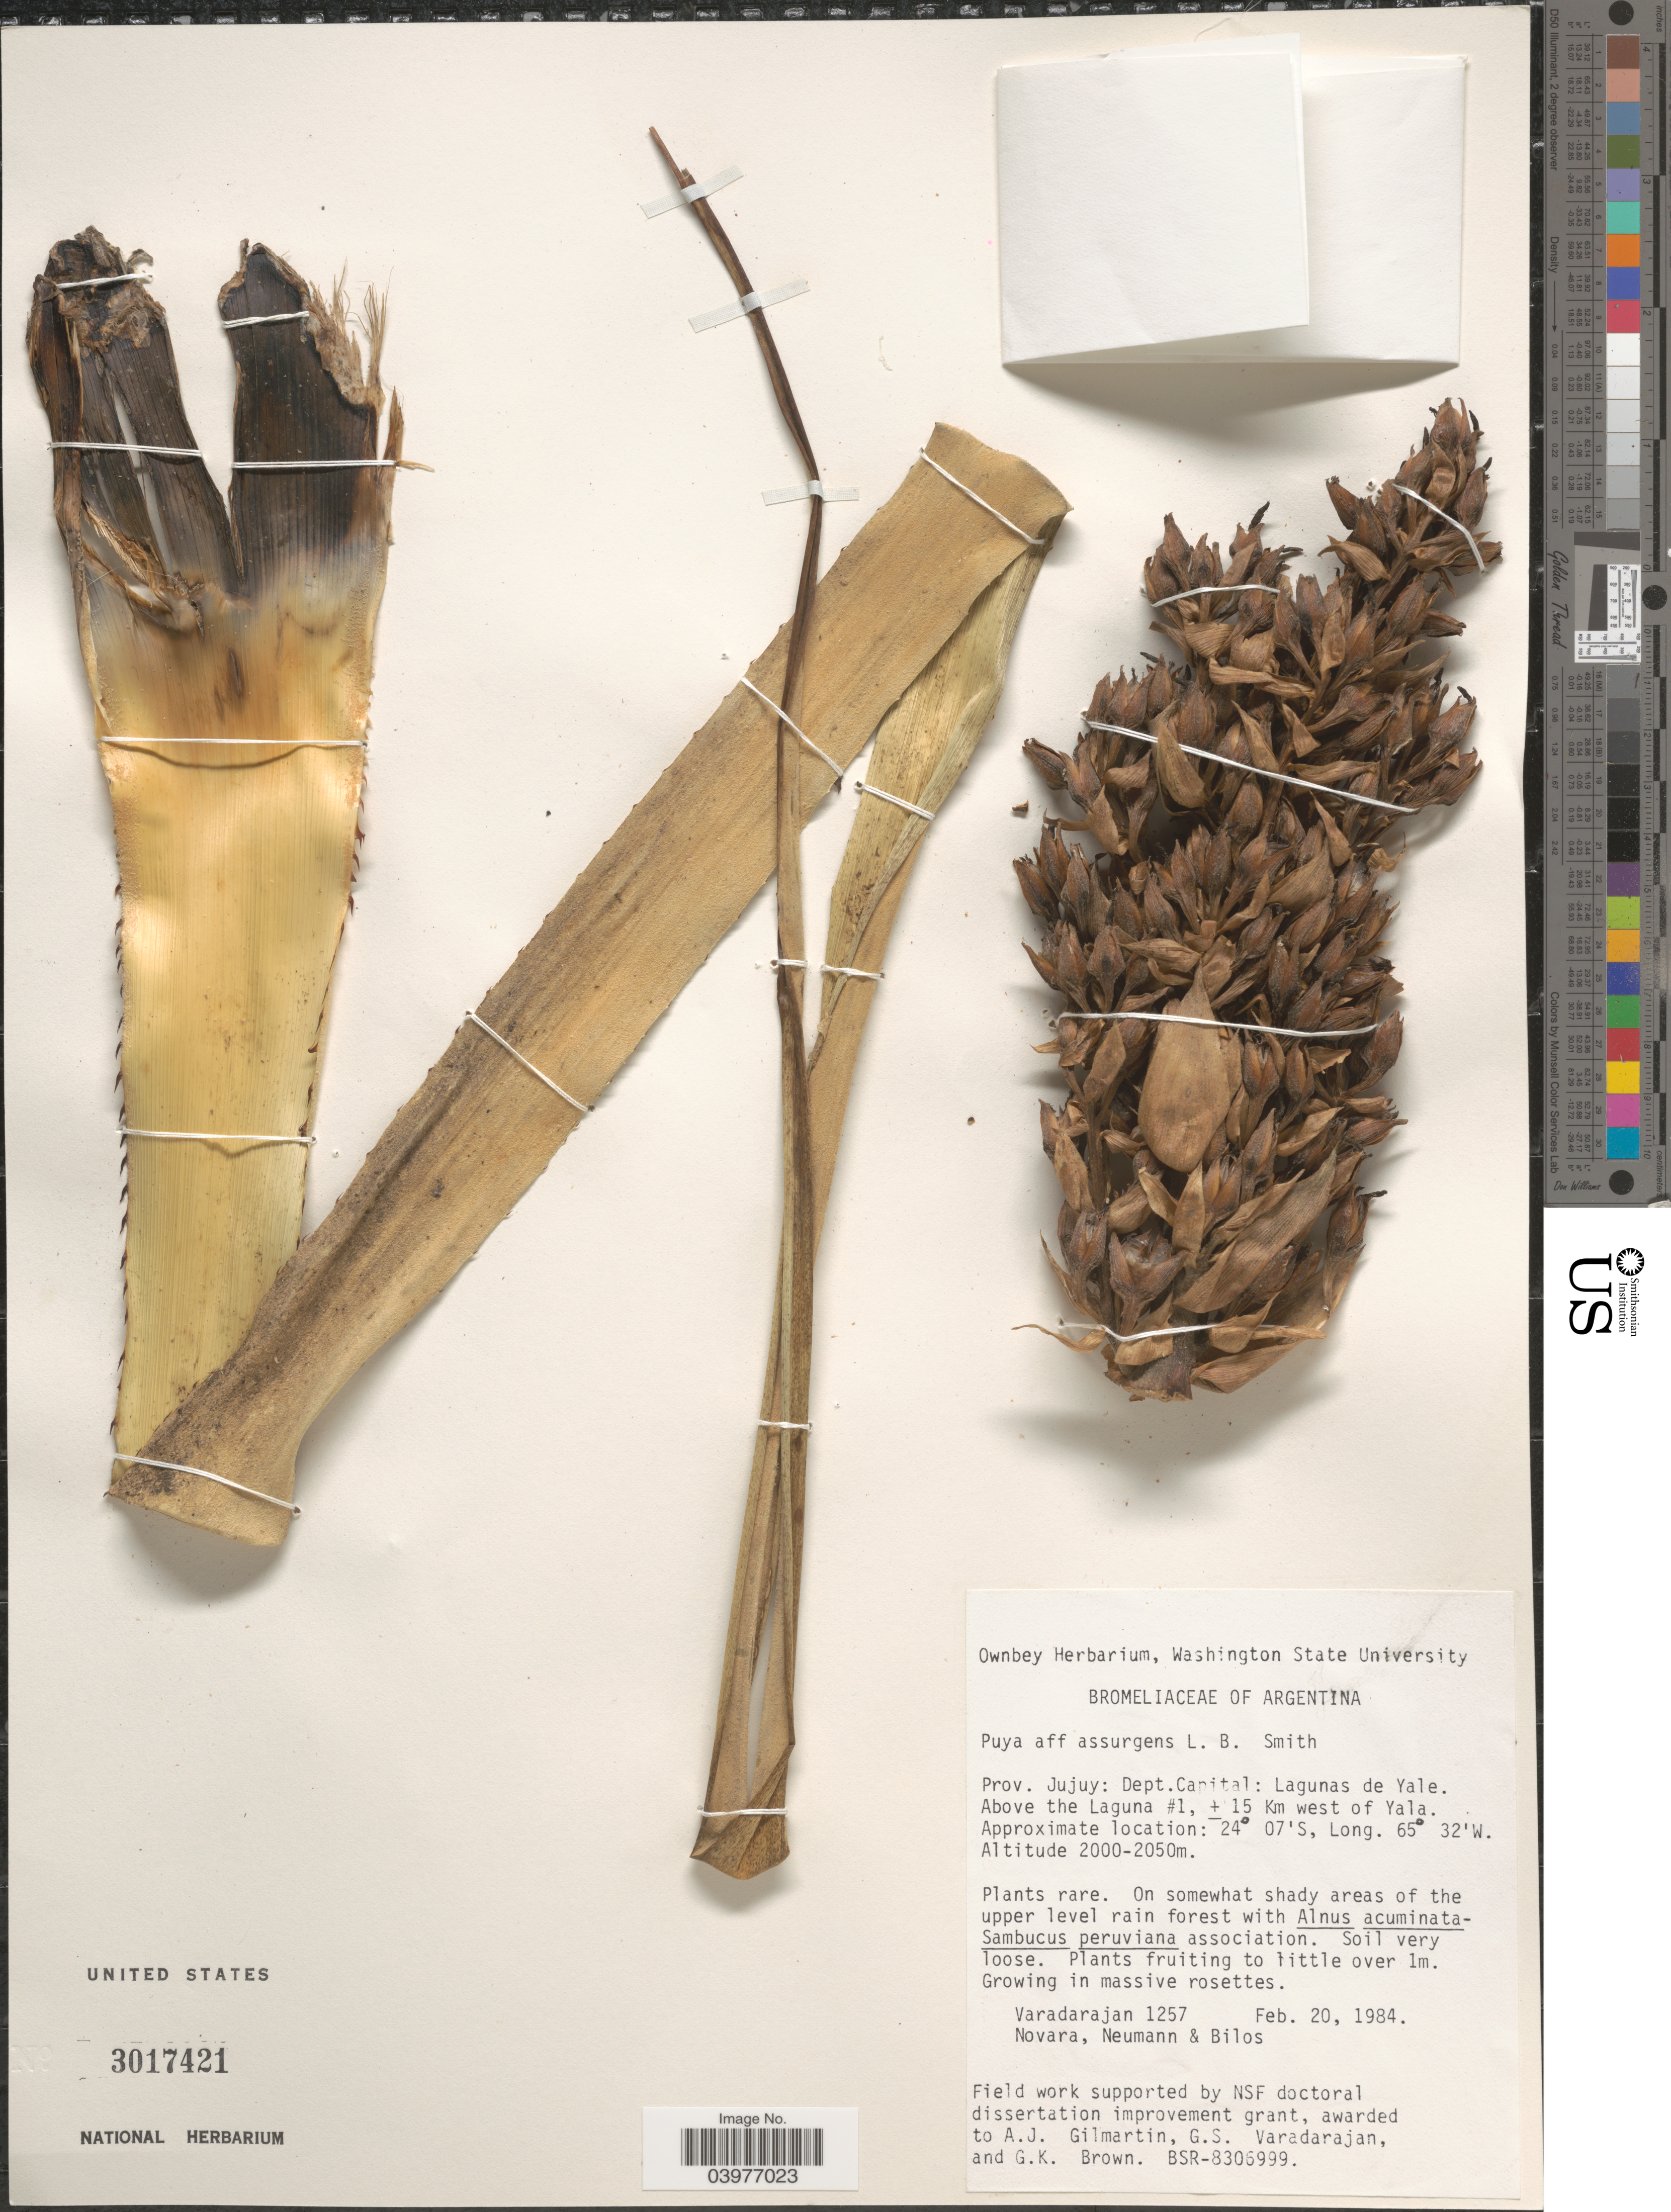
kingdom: Plantae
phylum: Tracheophyta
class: Liliopsida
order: Poales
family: Bromeliaceae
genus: Puya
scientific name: Puya assurgens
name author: L.B. Sm.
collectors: G. S. Varadarajan, -. Novara, Neumann, -- & -. Bilos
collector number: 1257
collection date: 1984-02-20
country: Argentina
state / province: Jujuy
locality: Dept. Capital: Lagunas de Yale. Above the Laguna #1, ±15 Km west of Yala.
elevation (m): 2000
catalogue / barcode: US 3017421